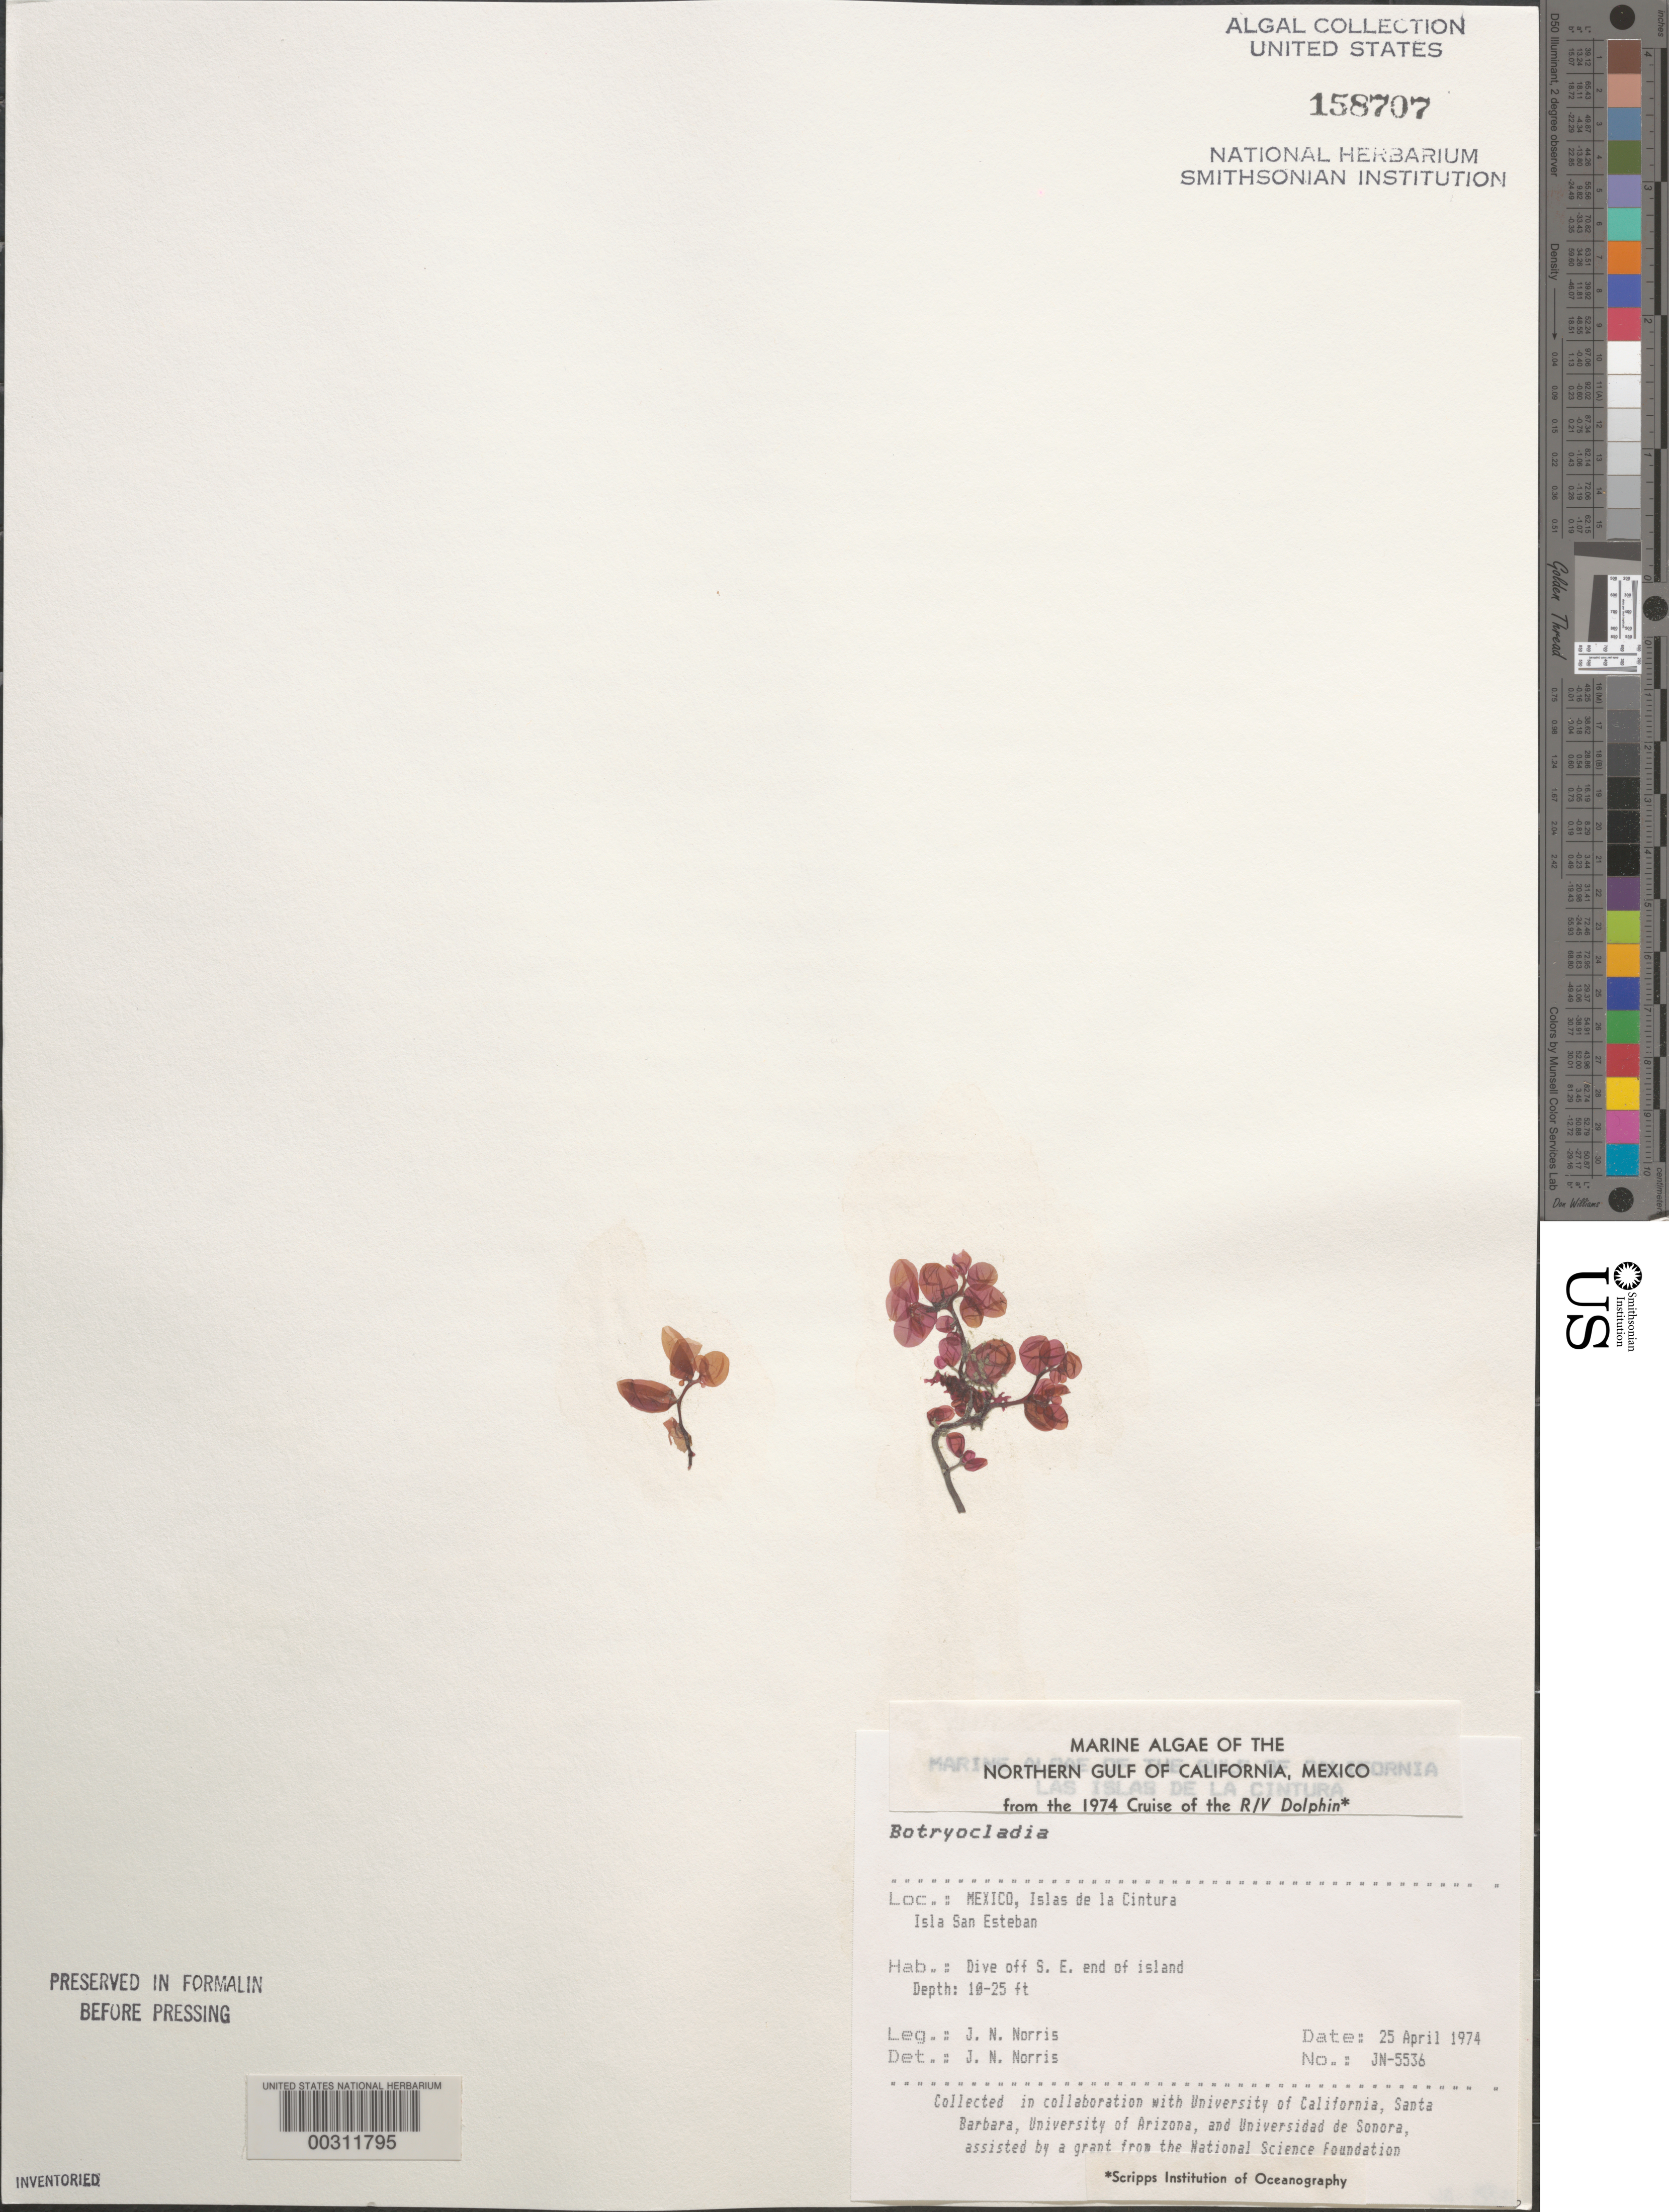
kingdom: Plantae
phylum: Rhodophyta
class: Florideophyceae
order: Rhodymeniales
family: Rhodymeniaceae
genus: Botryocladia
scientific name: Botryocladia sp.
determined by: Norris, James N.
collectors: J. N. Norris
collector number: JN-5536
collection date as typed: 25 Apr 1974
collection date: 1974-04-25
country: Mexico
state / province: Baja California Norte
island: Isla San Esteban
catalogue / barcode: US 158707